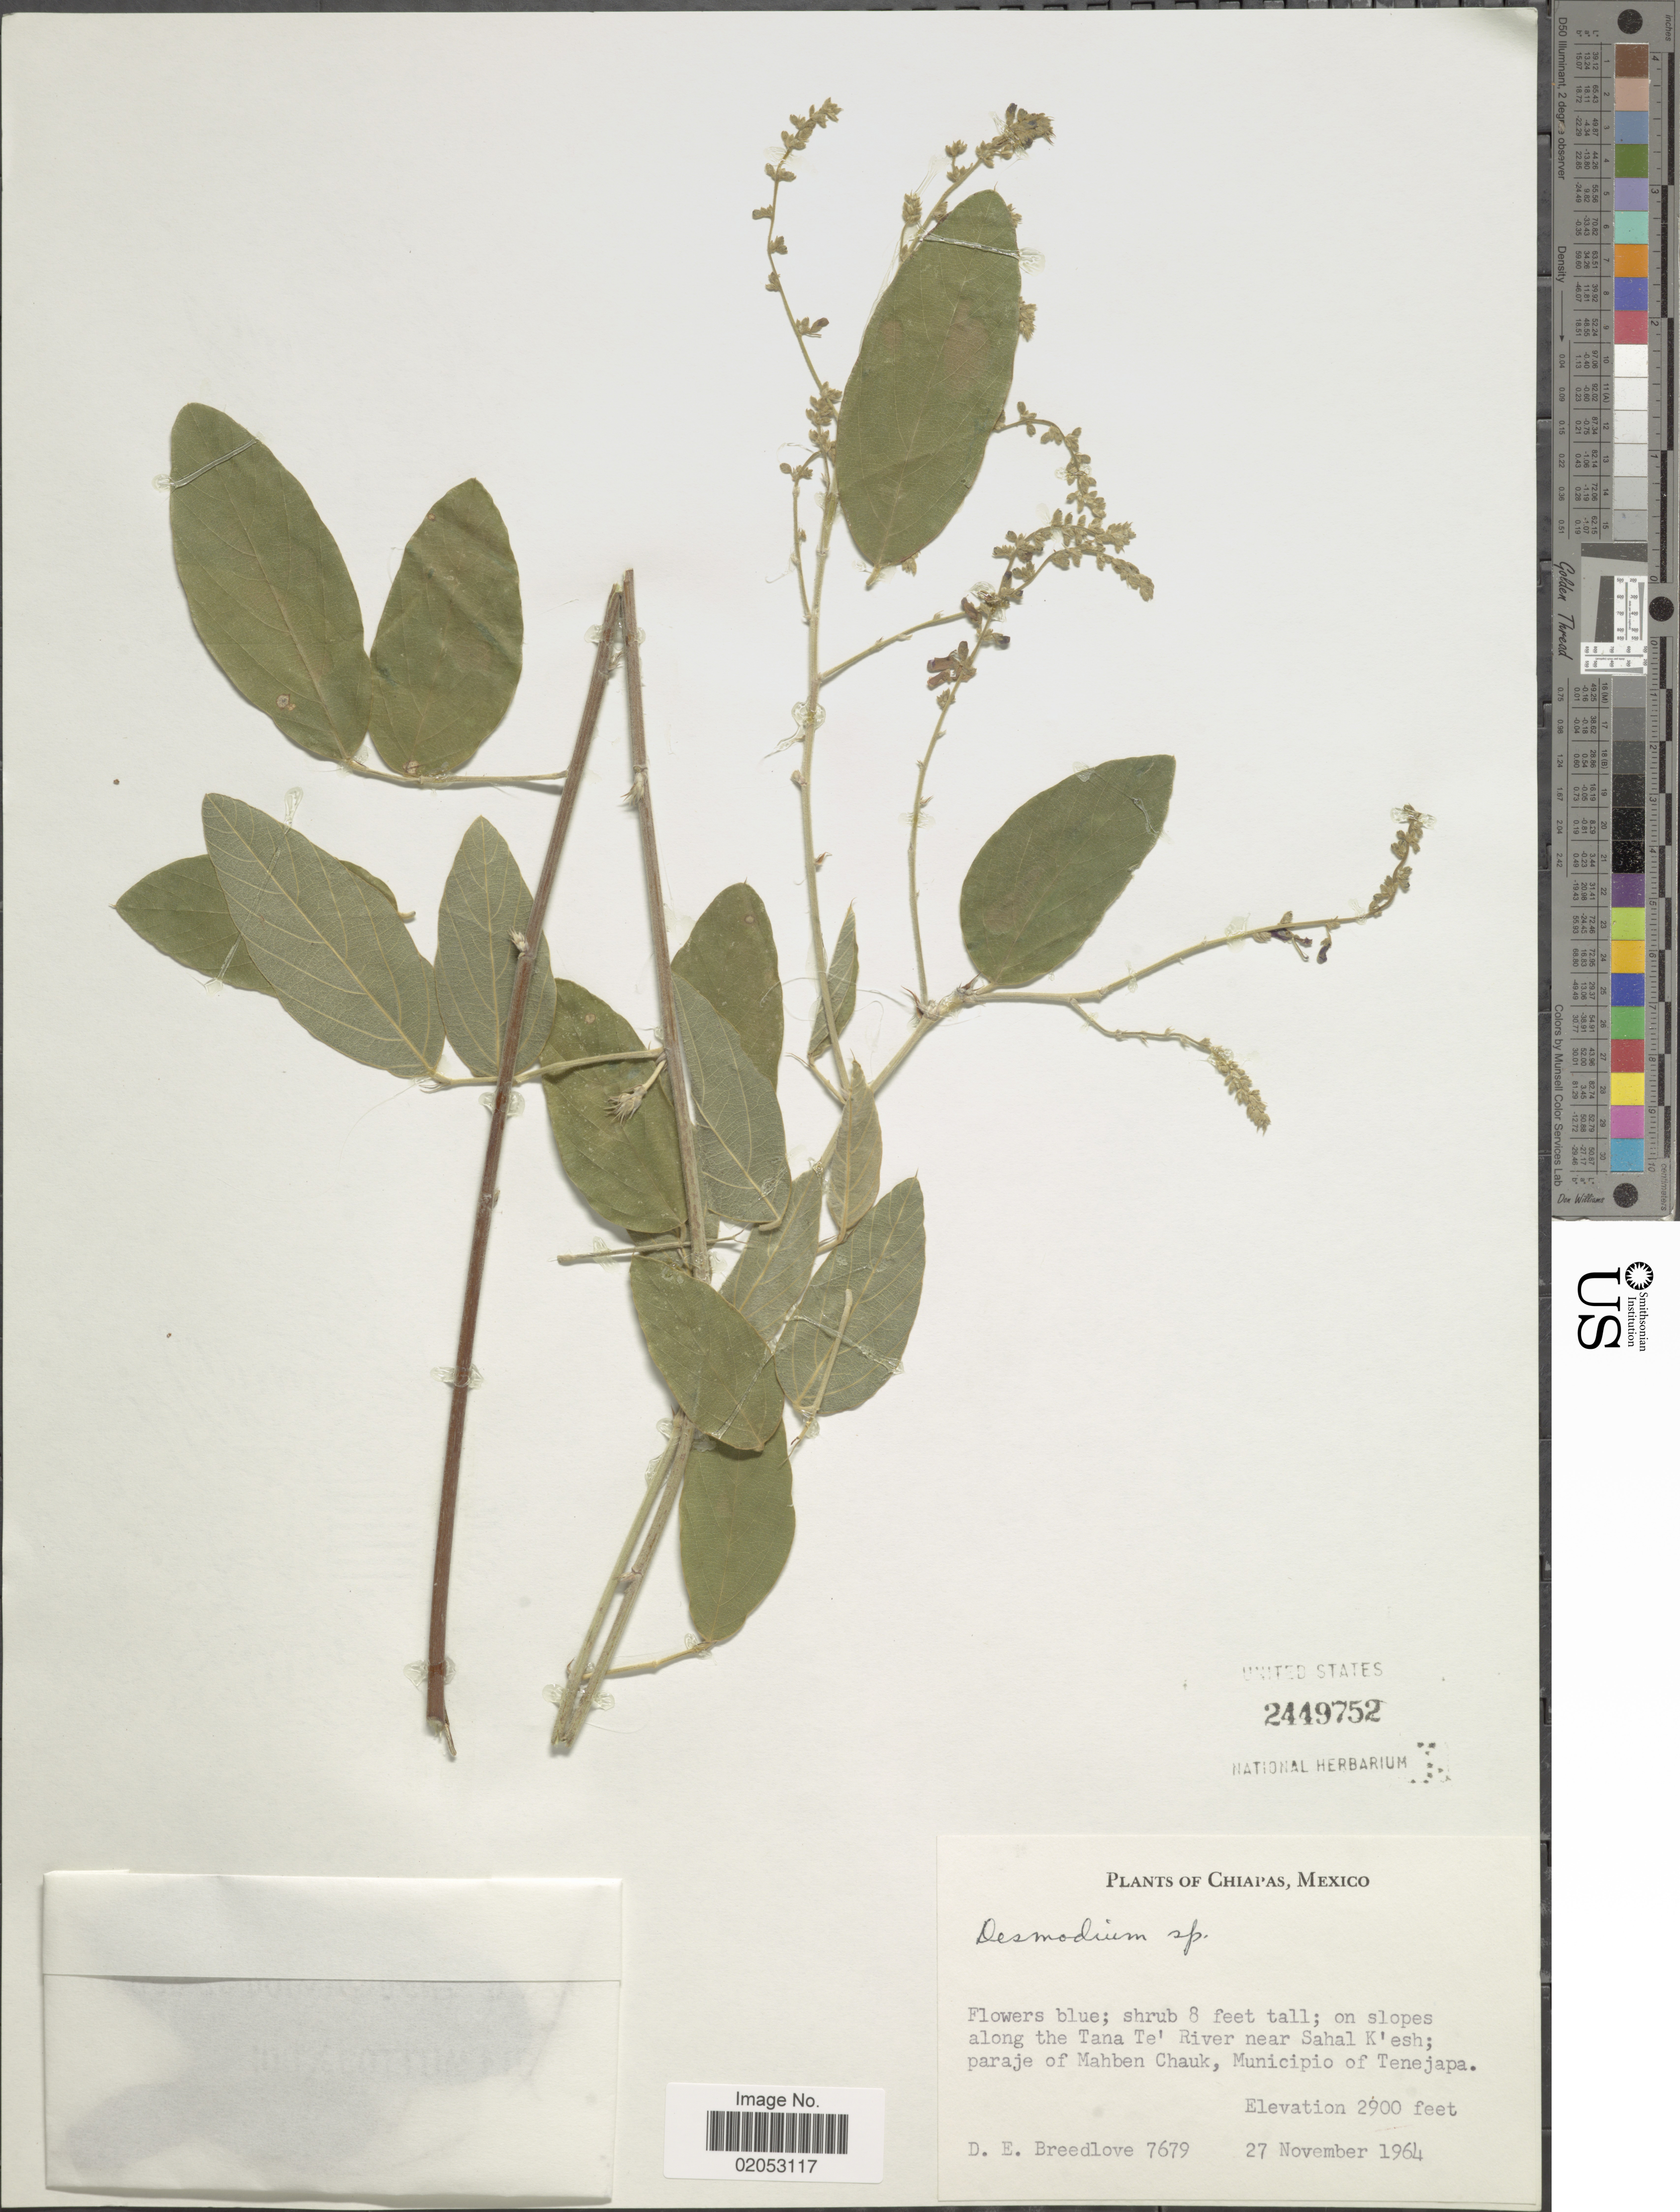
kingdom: Plantae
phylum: Tracheophyta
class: Magnoliopsida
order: Fabales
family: Fabaceae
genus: Desmodium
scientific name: Desmodium sp.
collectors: D. E. Breedlove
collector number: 7679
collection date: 1964-11-27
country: Mexico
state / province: Chiapas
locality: On slopes along the Tana Te' River near Sahal K'esh; paraje of Mahben Chauk, Municipio of Tenejapa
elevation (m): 884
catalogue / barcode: US 2449752